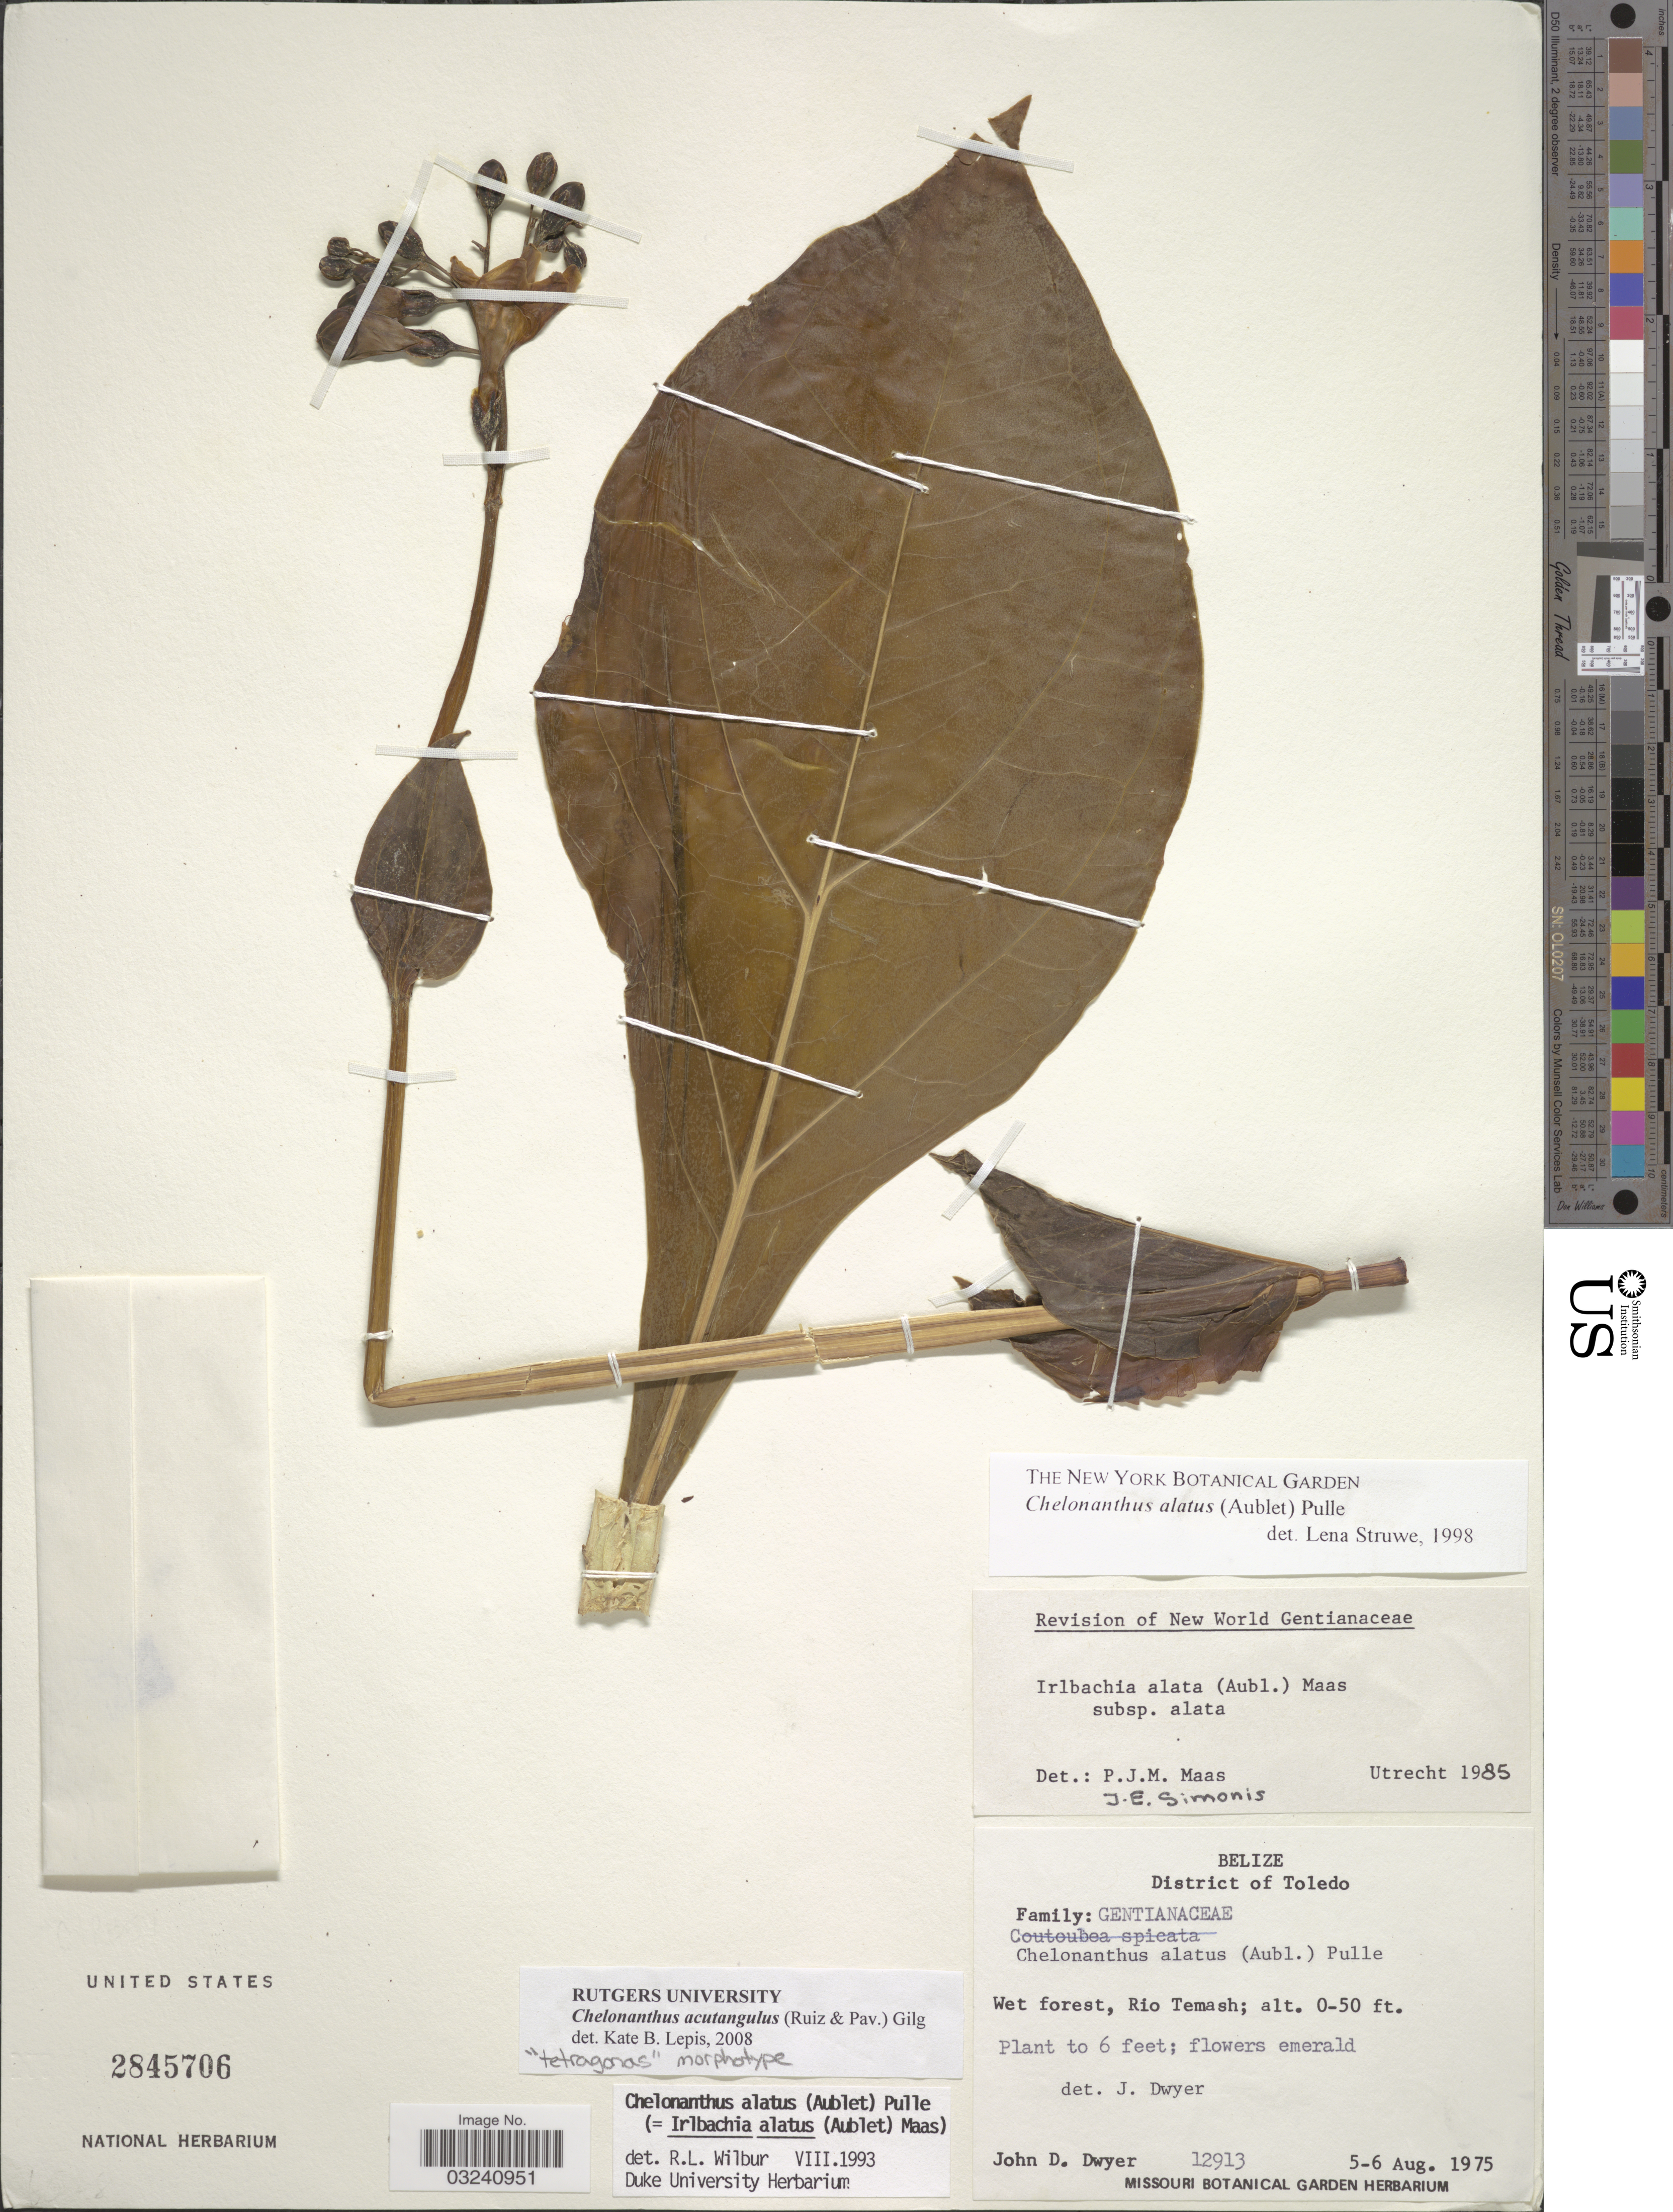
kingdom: Plantae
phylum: Tracheophyta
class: Magnoliopsida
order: Gentianales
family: Gentianaceae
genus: Chelonanthus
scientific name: Chelonanthus acutangulus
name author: (Ruiz & Pav.) Gilg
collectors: J. D. Dwyer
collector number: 12913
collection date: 1975-08-05/1975-08-06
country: Belize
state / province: Toledo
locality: District of Toledo. Wet forest, Rio Temash.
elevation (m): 0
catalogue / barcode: US 2845706